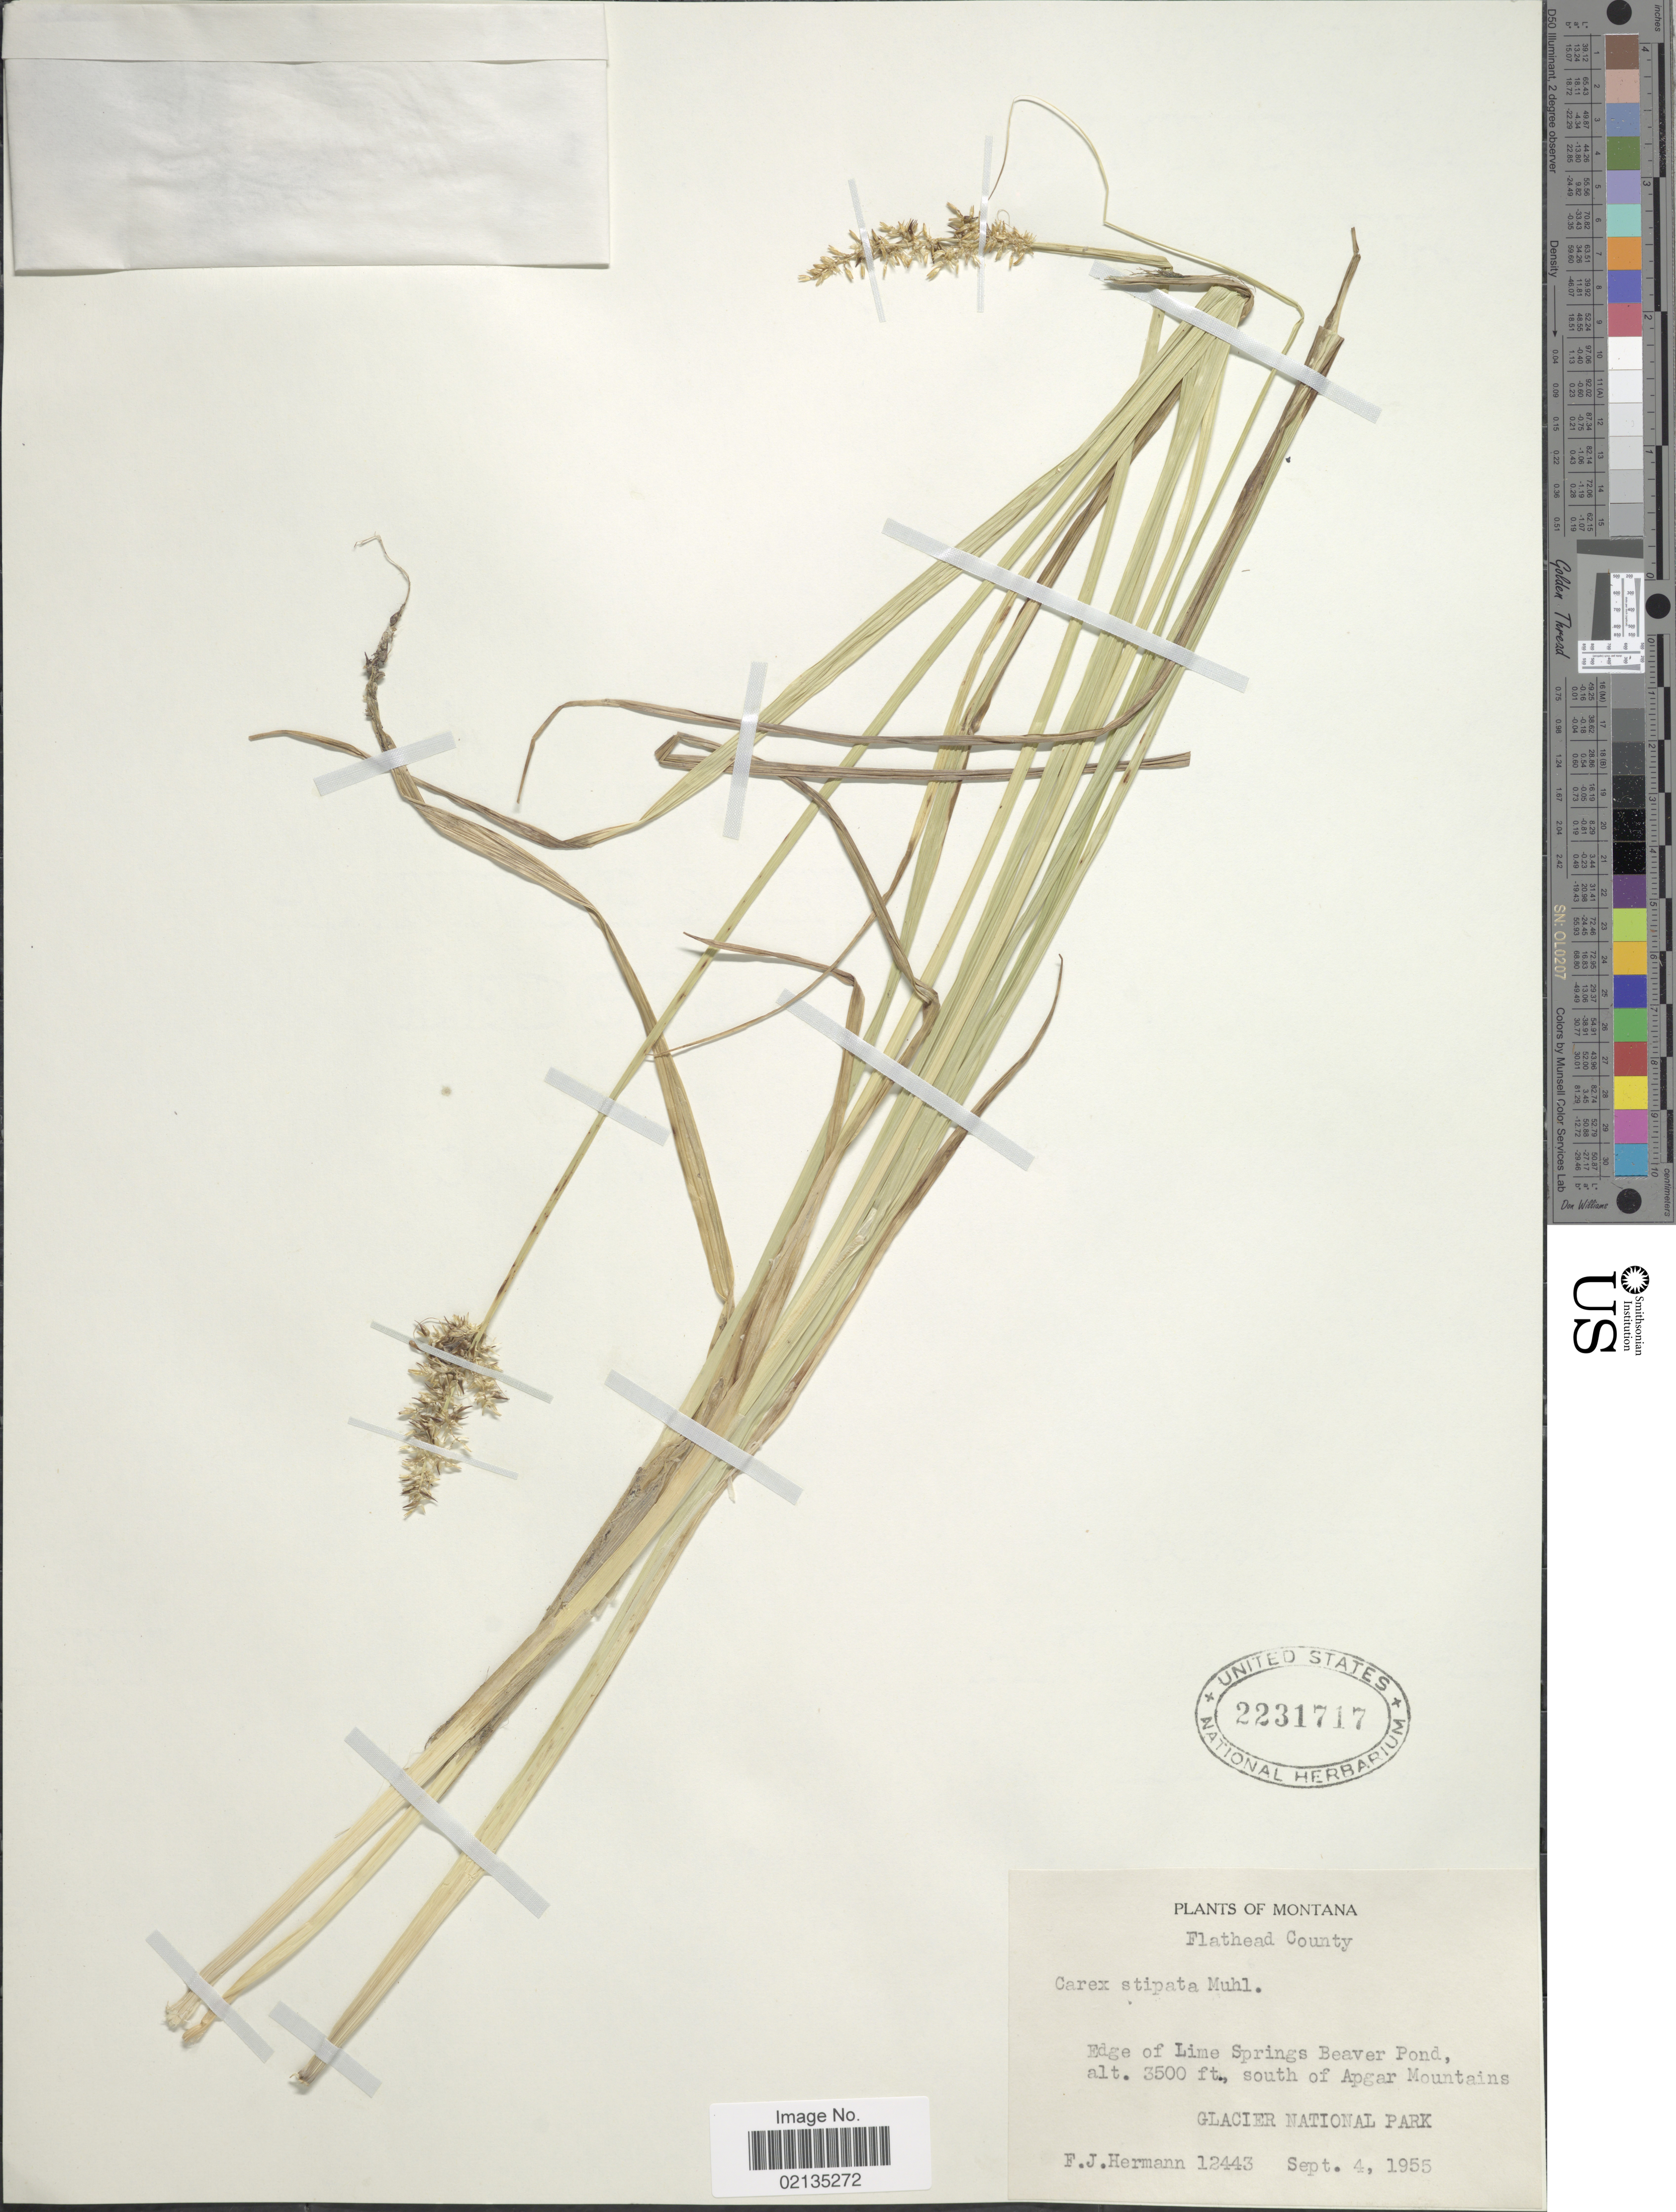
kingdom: Plantae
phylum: Tracheophyta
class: Liliopsida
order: Poales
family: Cyperaceae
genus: Carex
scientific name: Carex stipata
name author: Muhl. ex Willd.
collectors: F. J. Hermann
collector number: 12443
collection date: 1955-09-04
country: United States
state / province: Montana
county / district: Flathead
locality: Edge of Lime Springs Beaver Pond, south of Apgar Mountains, Glacier National Park.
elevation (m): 1067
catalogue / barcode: US 2231717